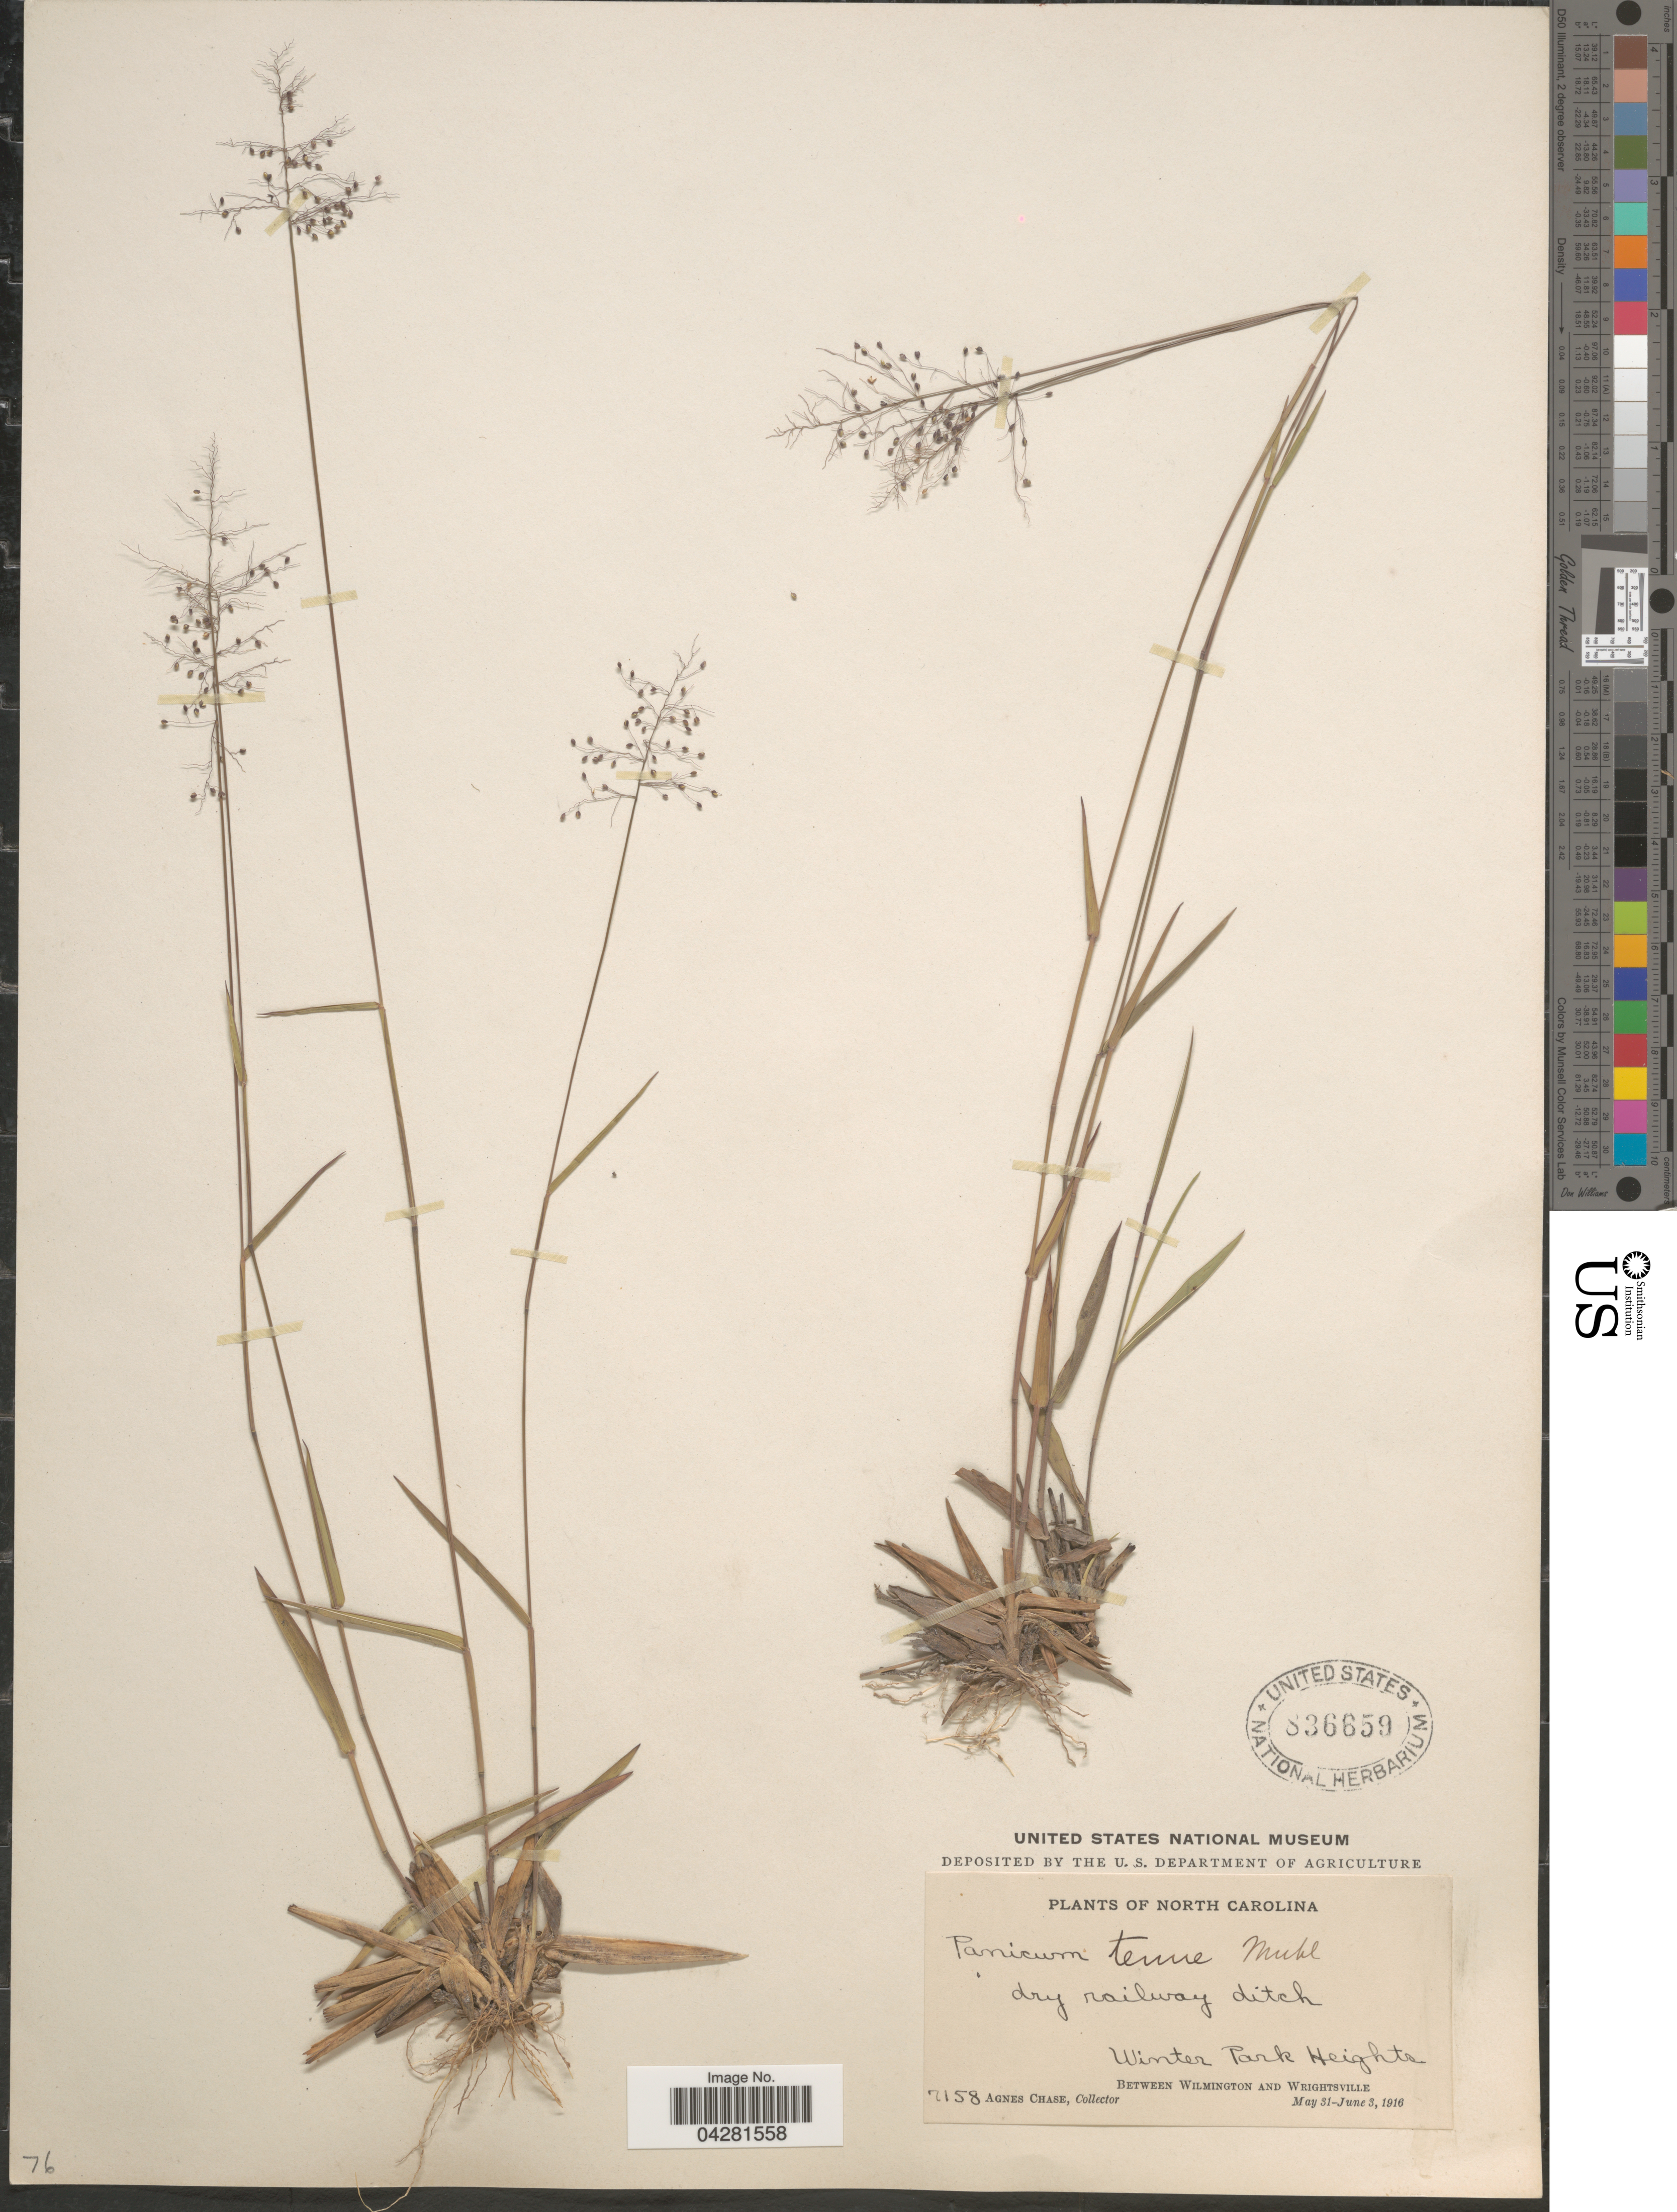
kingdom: Plantae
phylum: Tracheophyta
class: Liliopsida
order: Poales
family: Poaceae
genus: Dichanthelium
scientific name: Dichanthelium dichotomum var. unciphyllum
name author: (Trin.) Davidse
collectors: A. Chase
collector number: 7158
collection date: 1916-05-31/1916-06-03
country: United States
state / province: North Carolina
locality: Dry railway ditch. Winter Park Heights. Between Wilmington and Wrightsville.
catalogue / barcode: US 836659